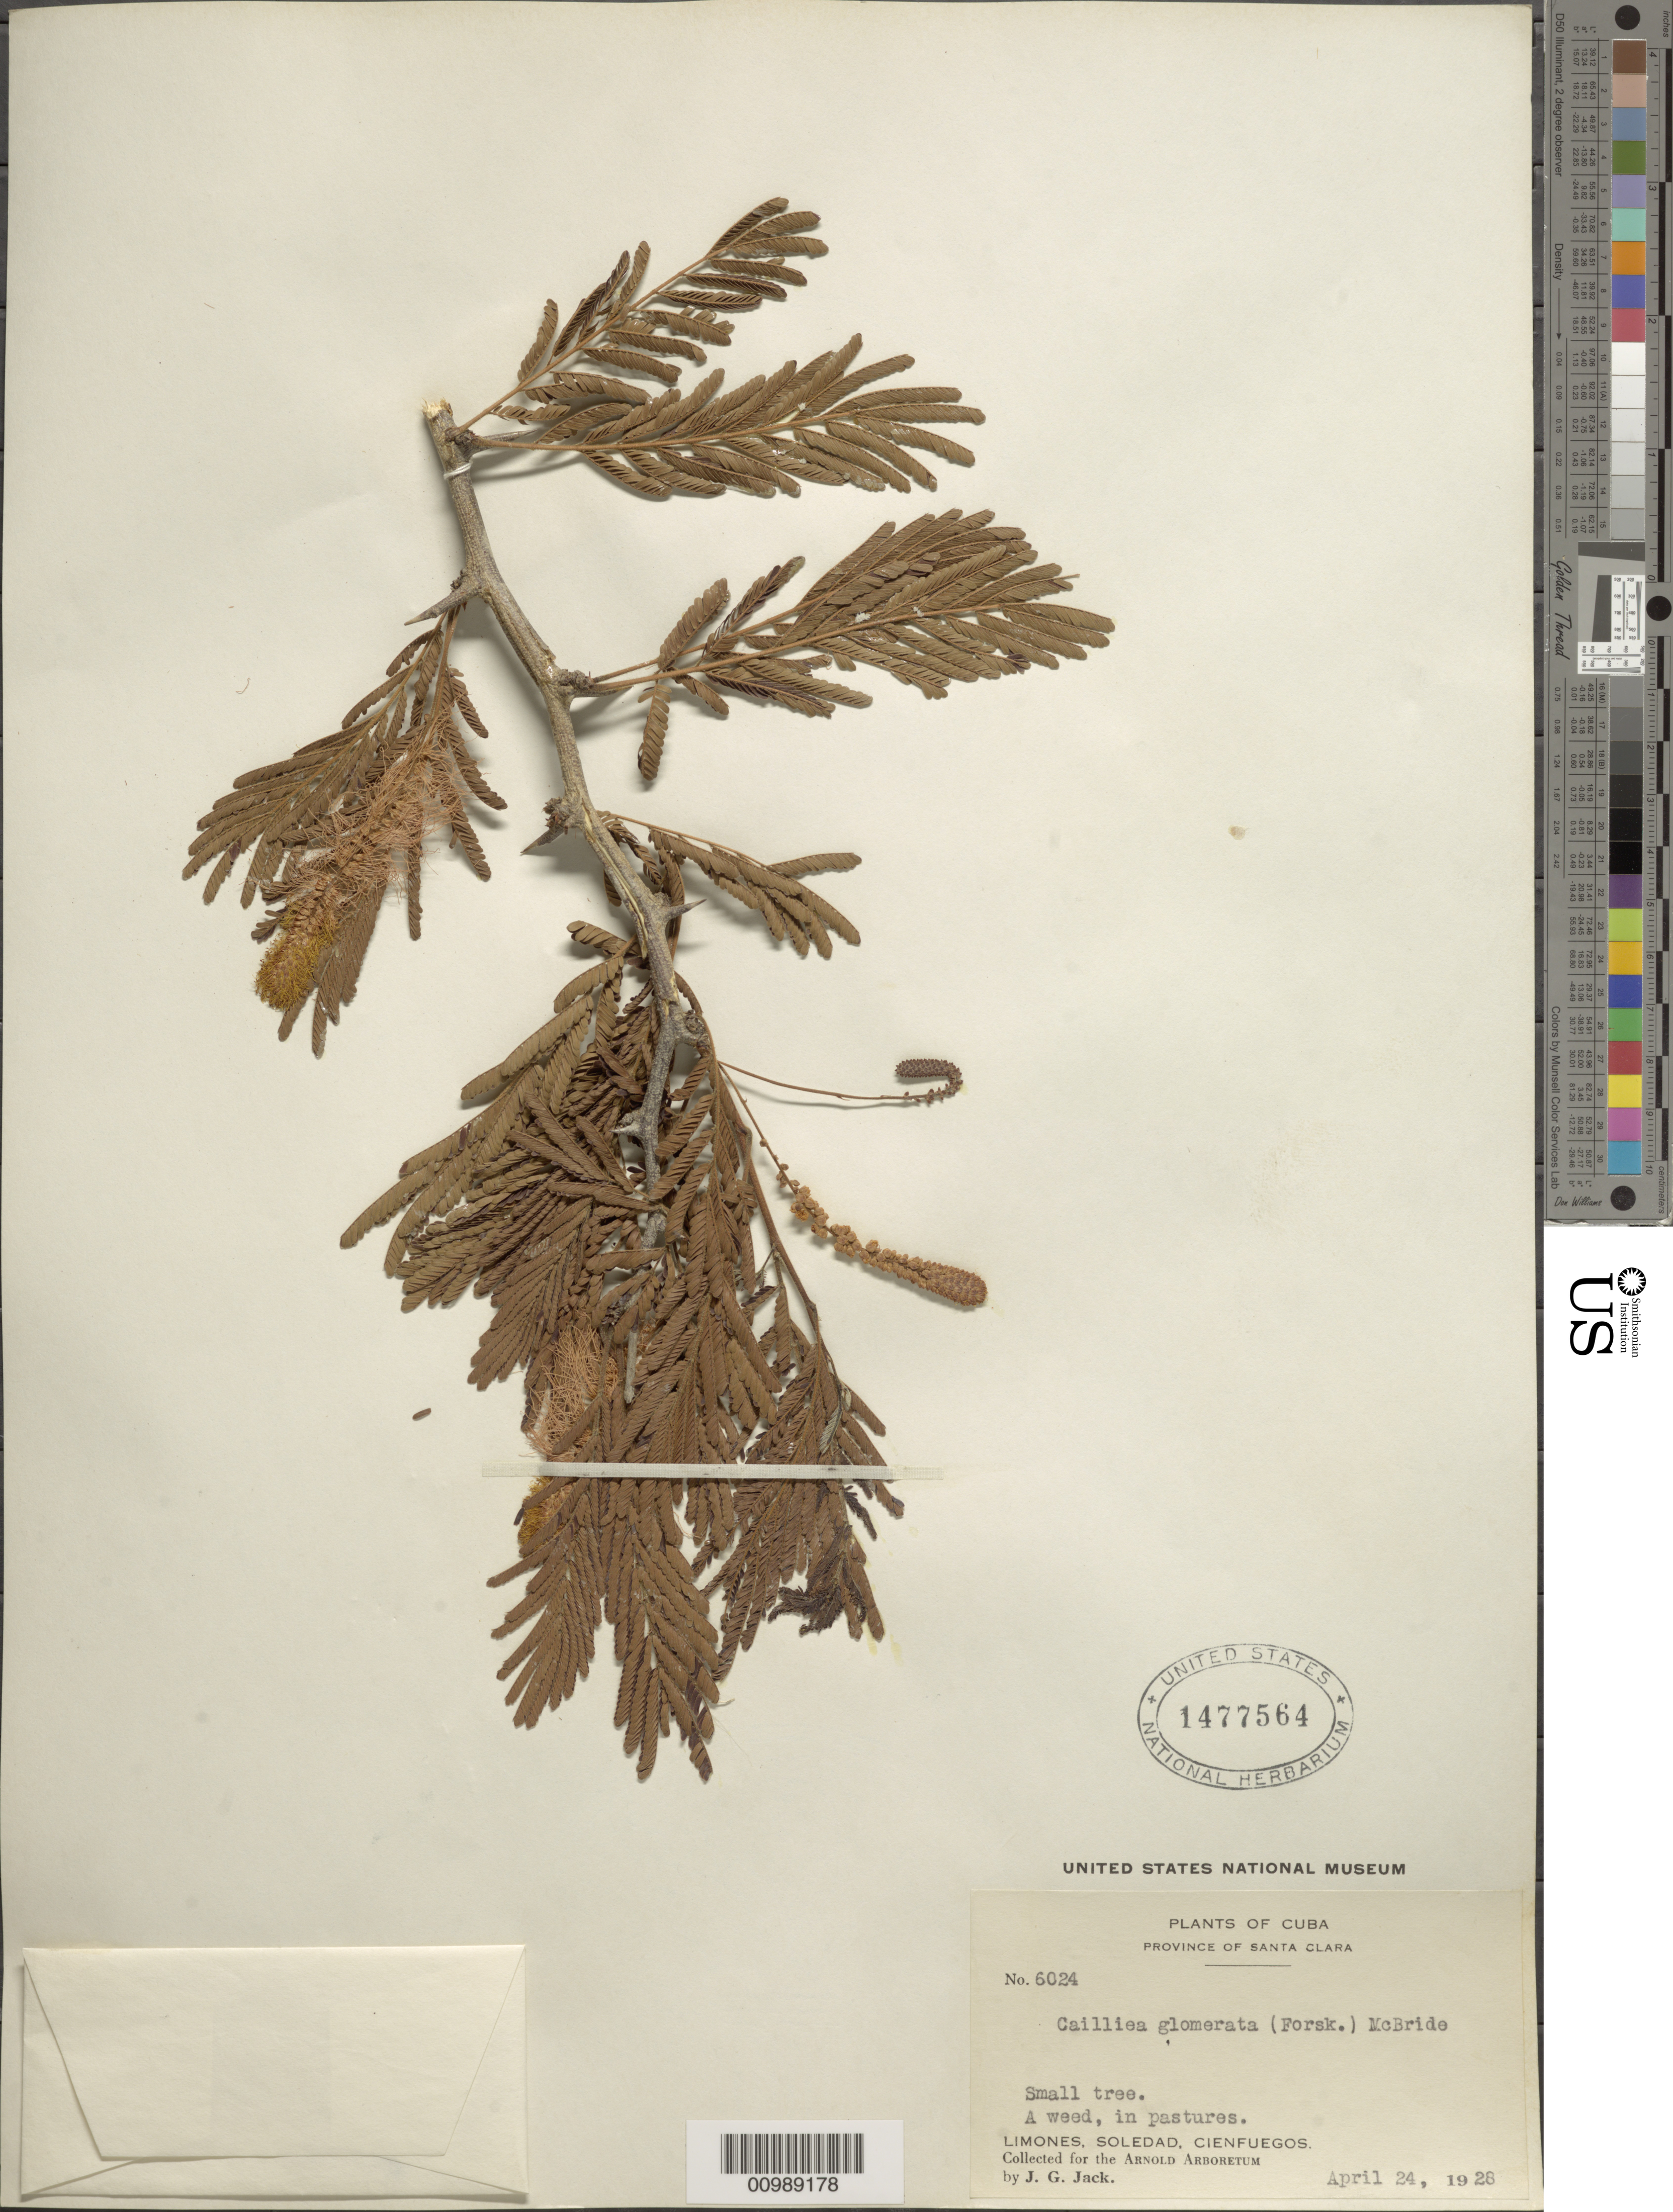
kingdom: Plantae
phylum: Tracheophyta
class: Magnoliopsida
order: Fabales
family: Fabaceae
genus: Dichrostachys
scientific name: Dichrostachys glomerata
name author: (Forssk.) Chiov.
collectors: J. G. Jack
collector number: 6024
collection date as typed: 24 Apr 1928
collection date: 1928-04-24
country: Cuba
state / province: Villa Clara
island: Cuba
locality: Santa Clara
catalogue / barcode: US 1477564